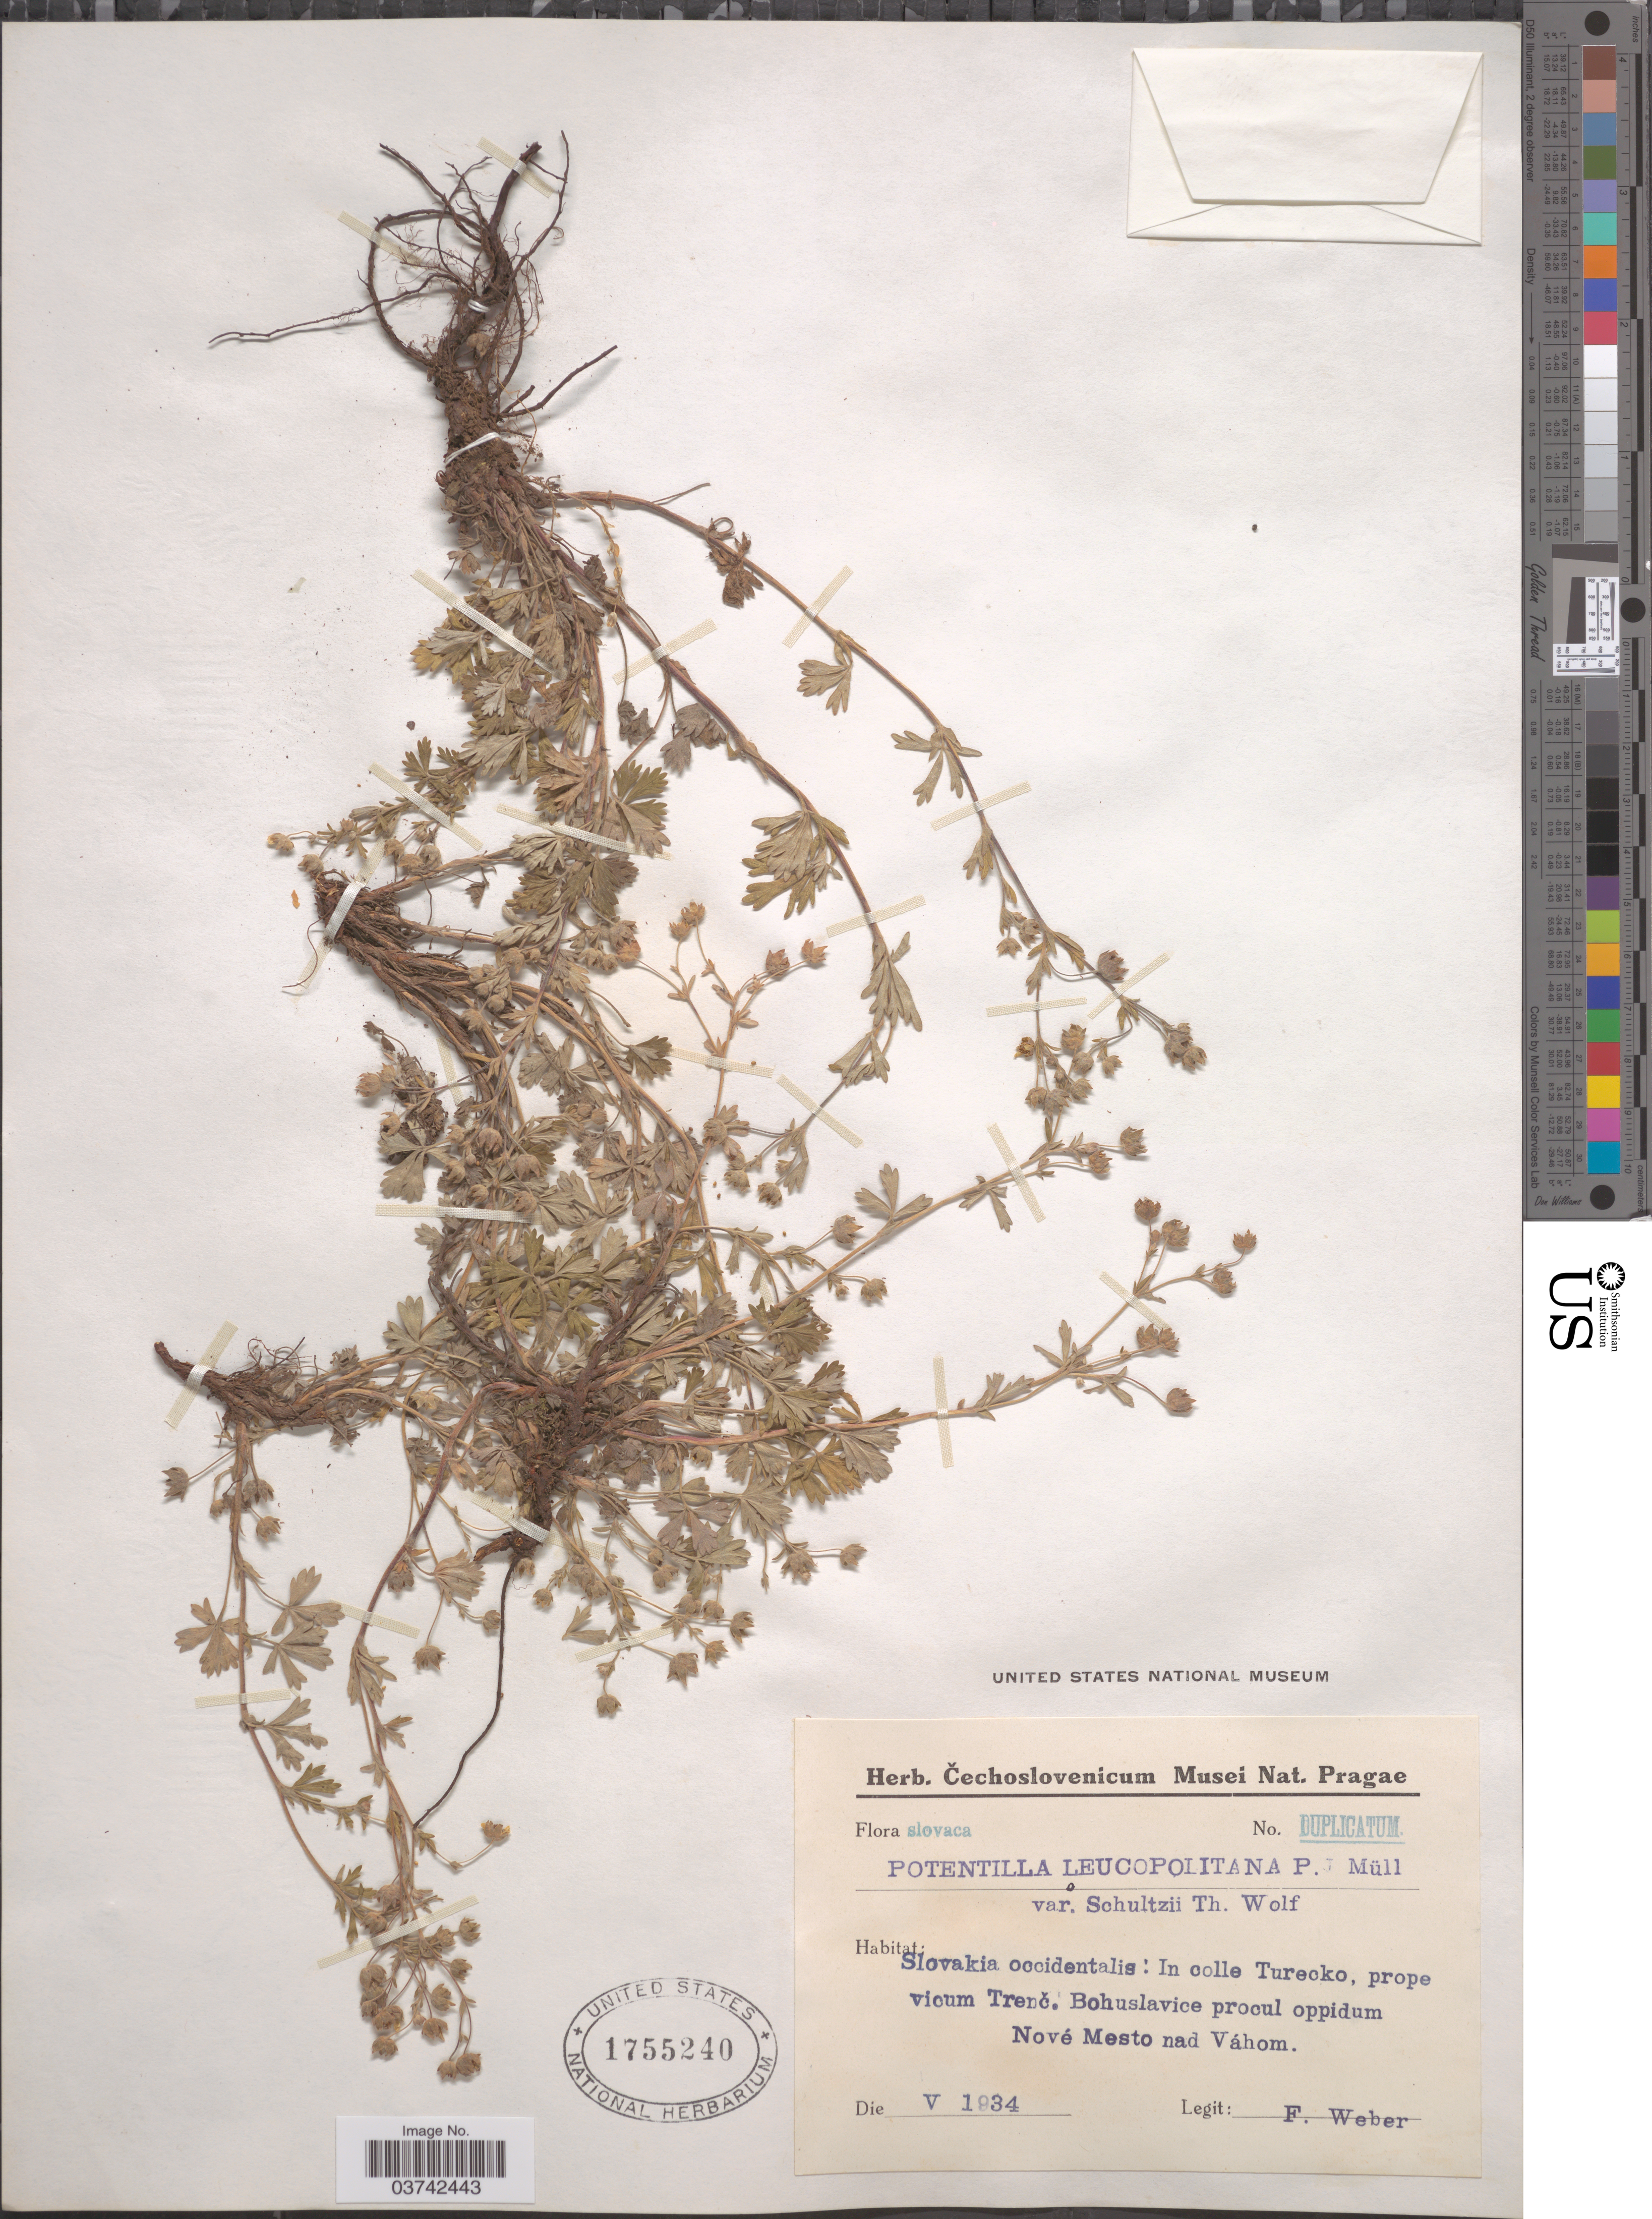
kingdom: Plantae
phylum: Tracheophyta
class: Magnoliopsida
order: Rosales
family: Rosaceae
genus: Potentilla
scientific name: Potentilla leucopolitana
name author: P.J. Müll. ex F.W. Schultz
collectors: F. Weber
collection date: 1934-05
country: Slovakia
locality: Slovaca. Slovakia occidentalis: In colle Turecko, prope vicum Trenč. Bohuslavice procul oppidum Nové Mesto nad Váhom.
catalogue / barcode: US 1755240